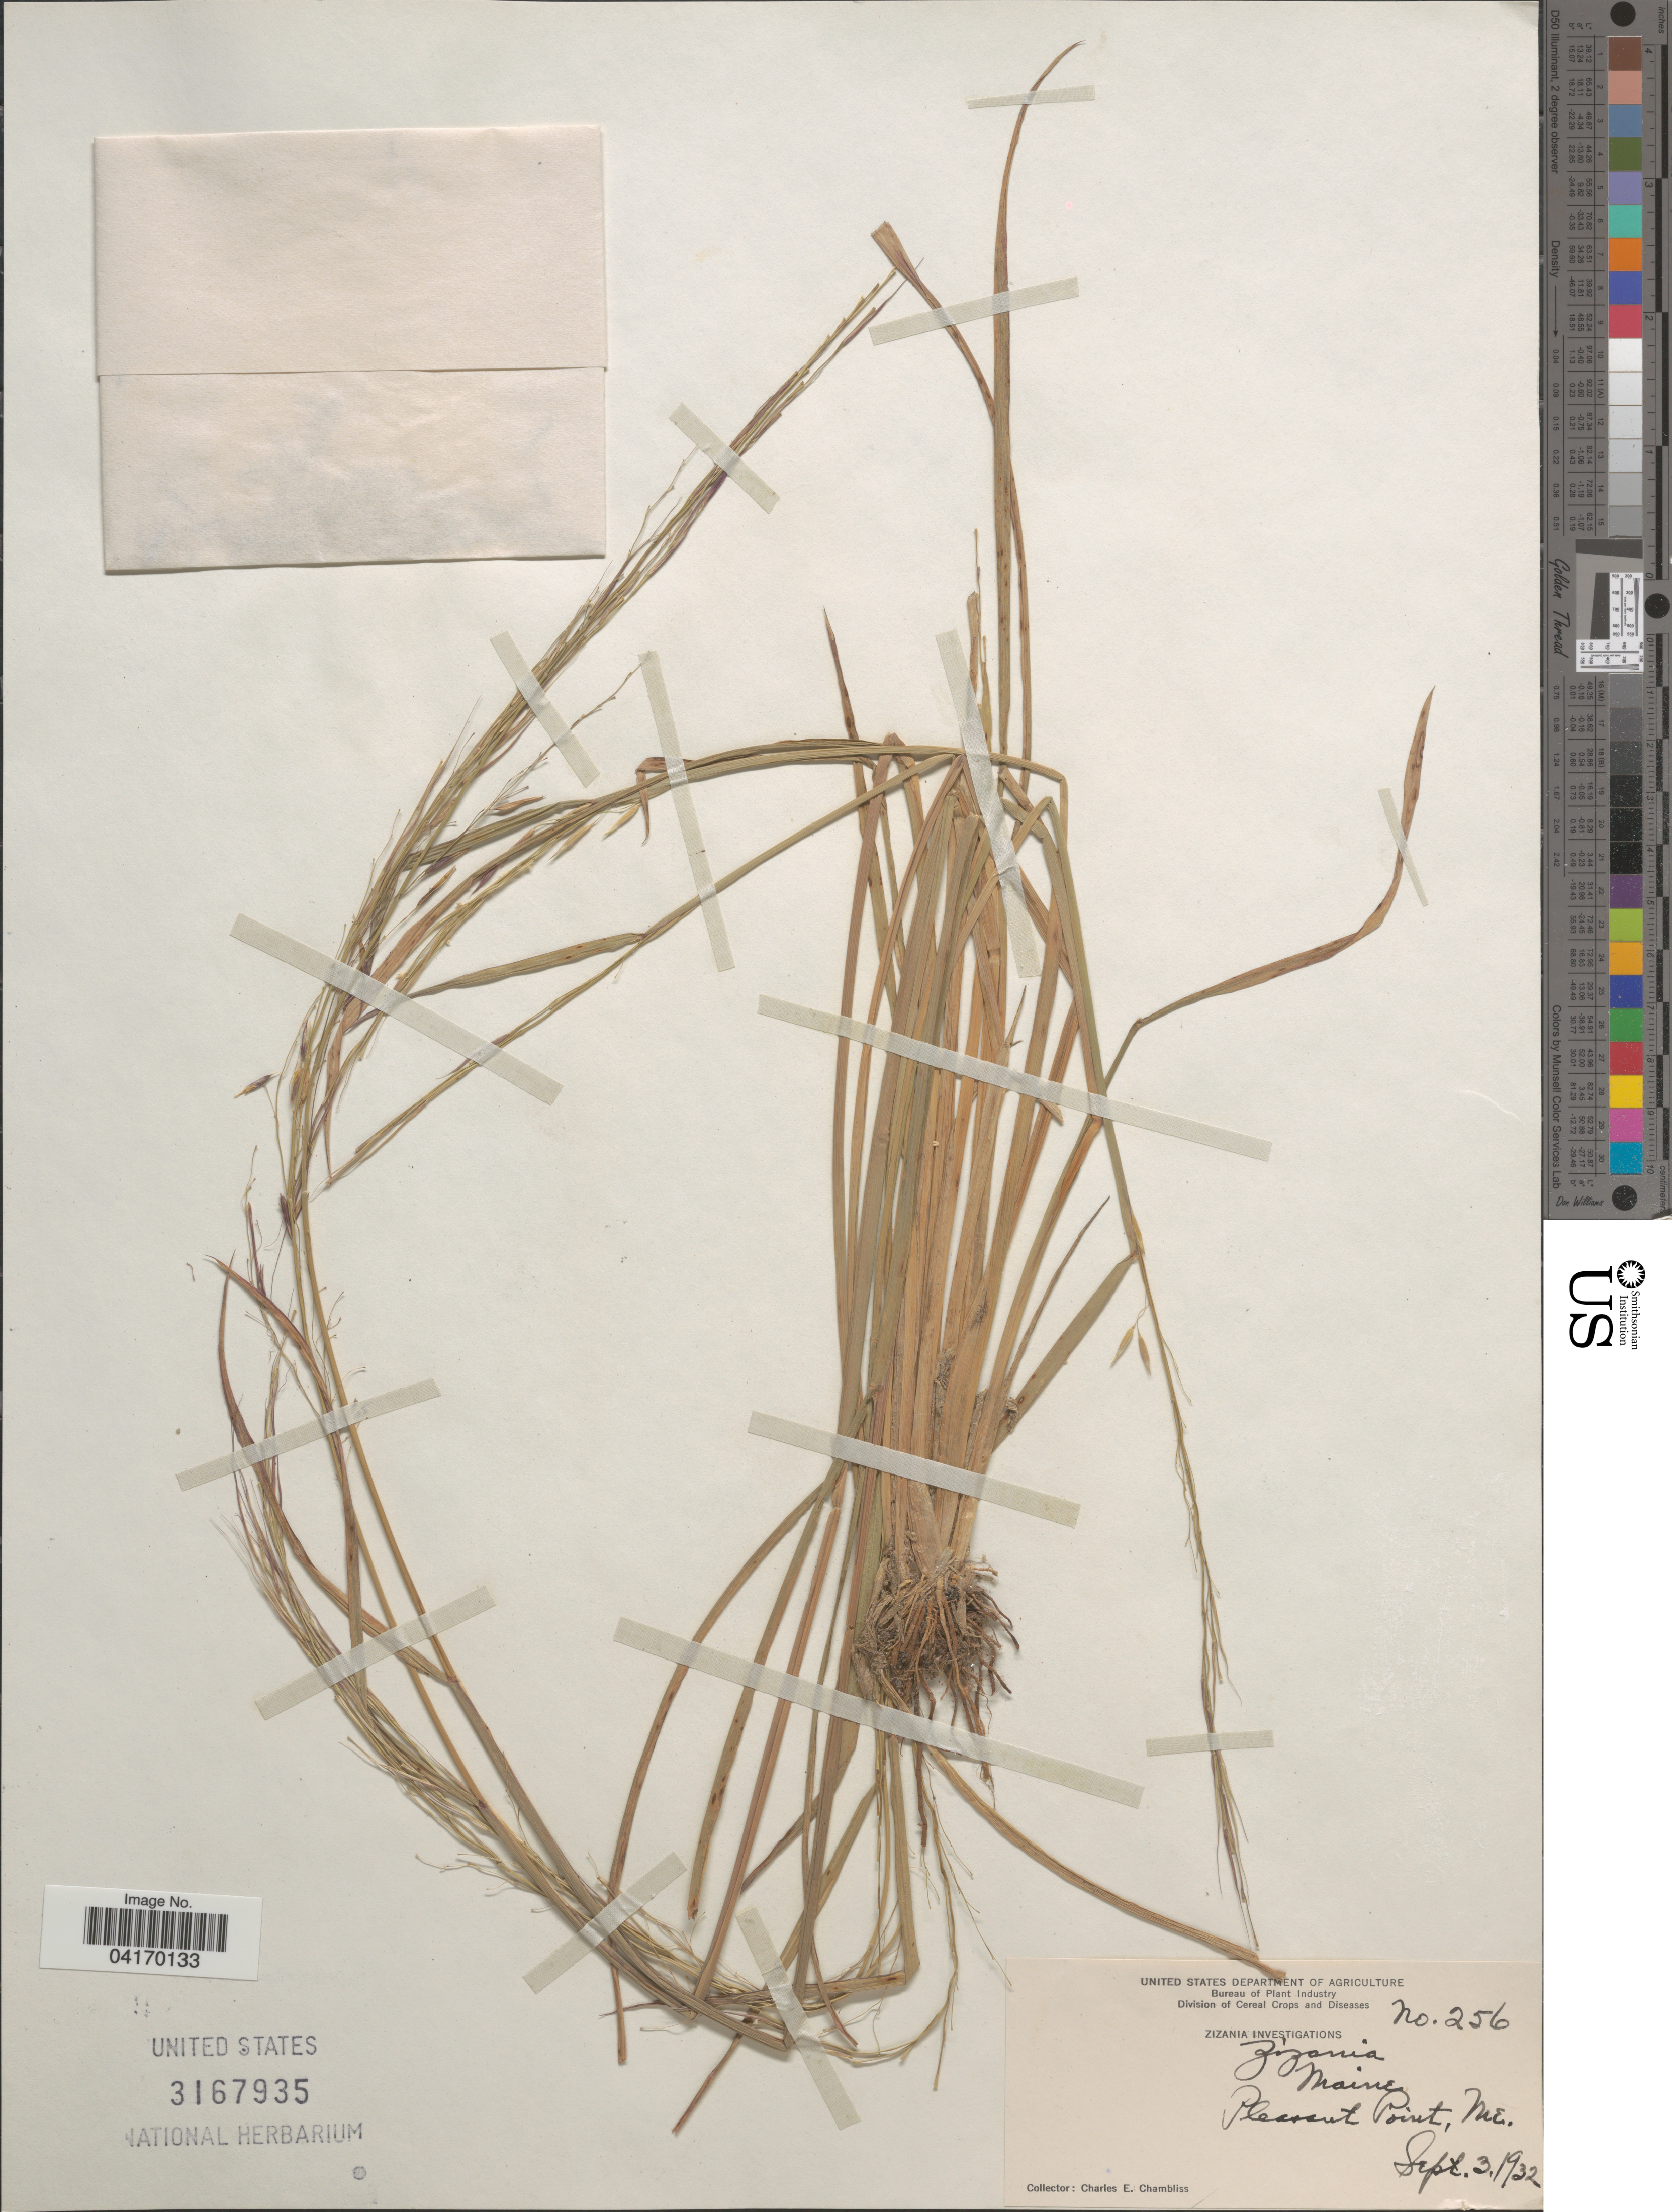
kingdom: Plantae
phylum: Tracheophyta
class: Liliopsida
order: Poales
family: Poaceae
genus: Zizania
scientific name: Zizania aquatica var. brevis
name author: Fassett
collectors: C. Chambliss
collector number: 256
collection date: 1932-09-03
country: United States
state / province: Maine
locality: Pleasant Point.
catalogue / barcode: US 3167935